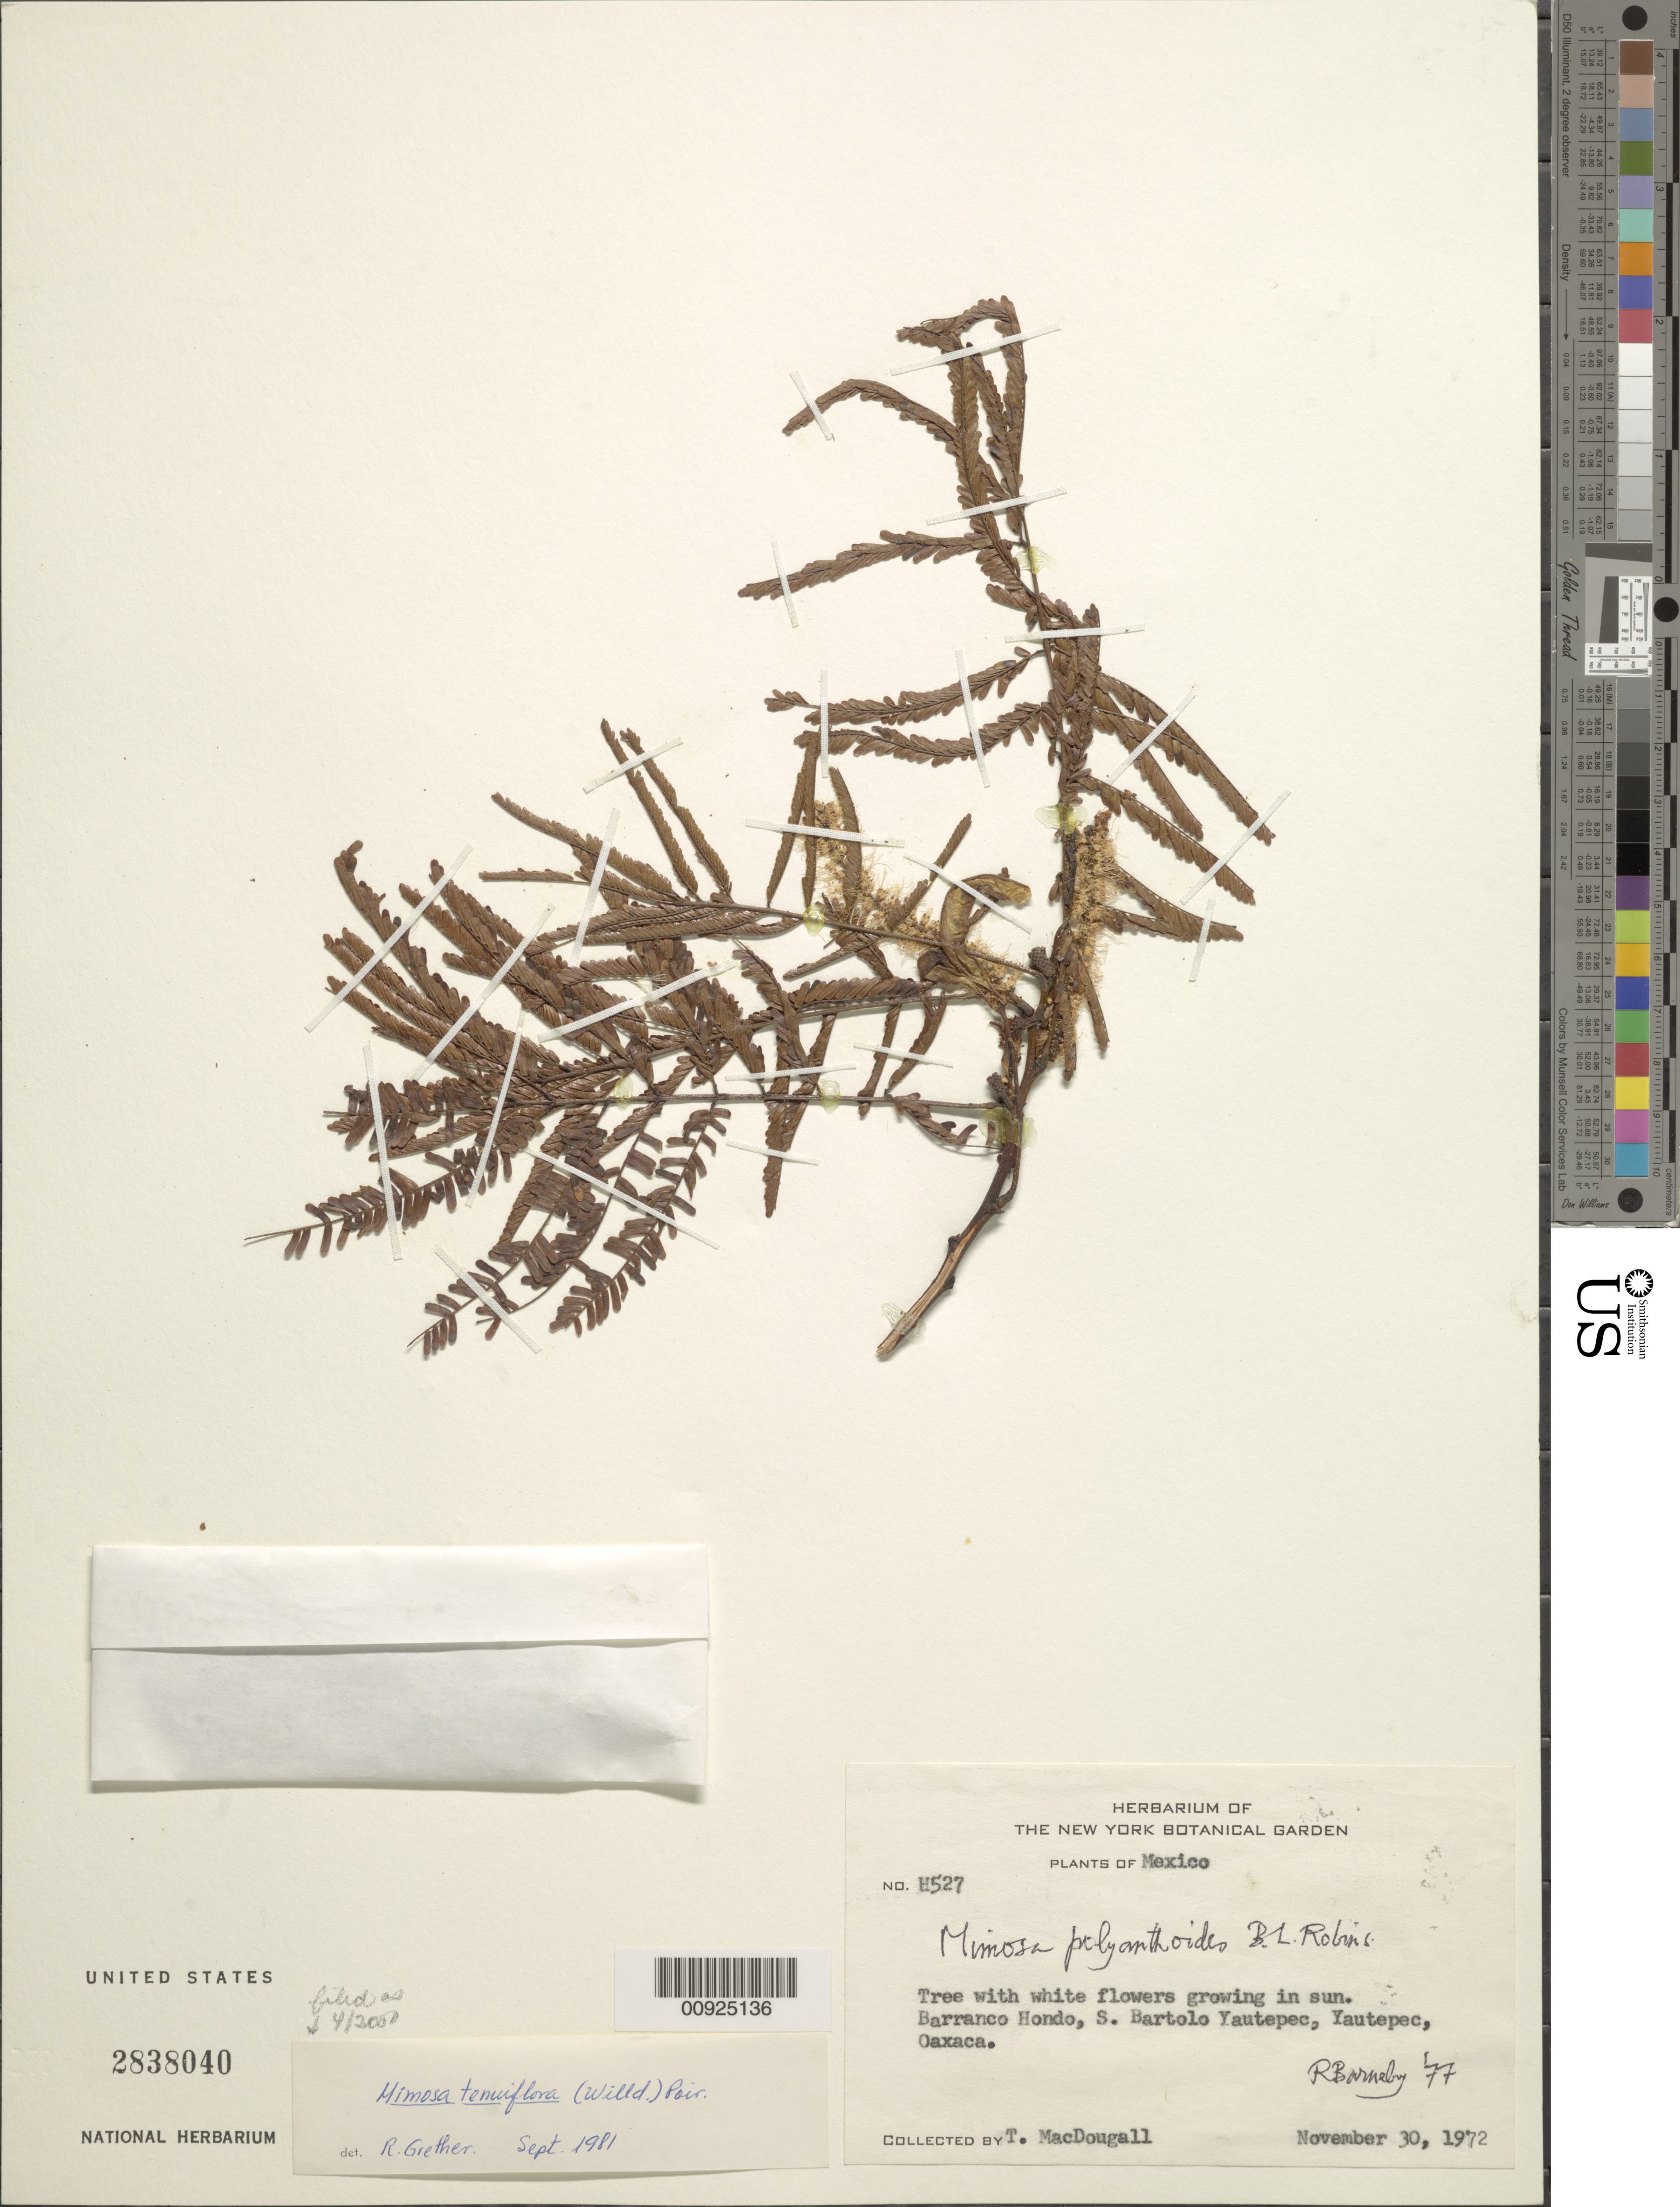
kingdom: Plantae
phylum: Tracheophyta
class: Magnoliopsida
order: Fabales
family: Fabaceae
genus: Mimosa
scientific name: Mimosa tenuiflora Benth., nom. illeg. hom.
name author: Benth.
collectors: T. Macdougall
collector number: H527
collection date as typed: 30 Nov 1972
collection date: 1972-11-30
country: Mexico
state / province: Oaxaca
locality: Barranco Hondo, S. Bartolo Yautepec, Yautepec, Oaxaca.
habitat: Growing in sun.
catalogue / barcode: US 2838040